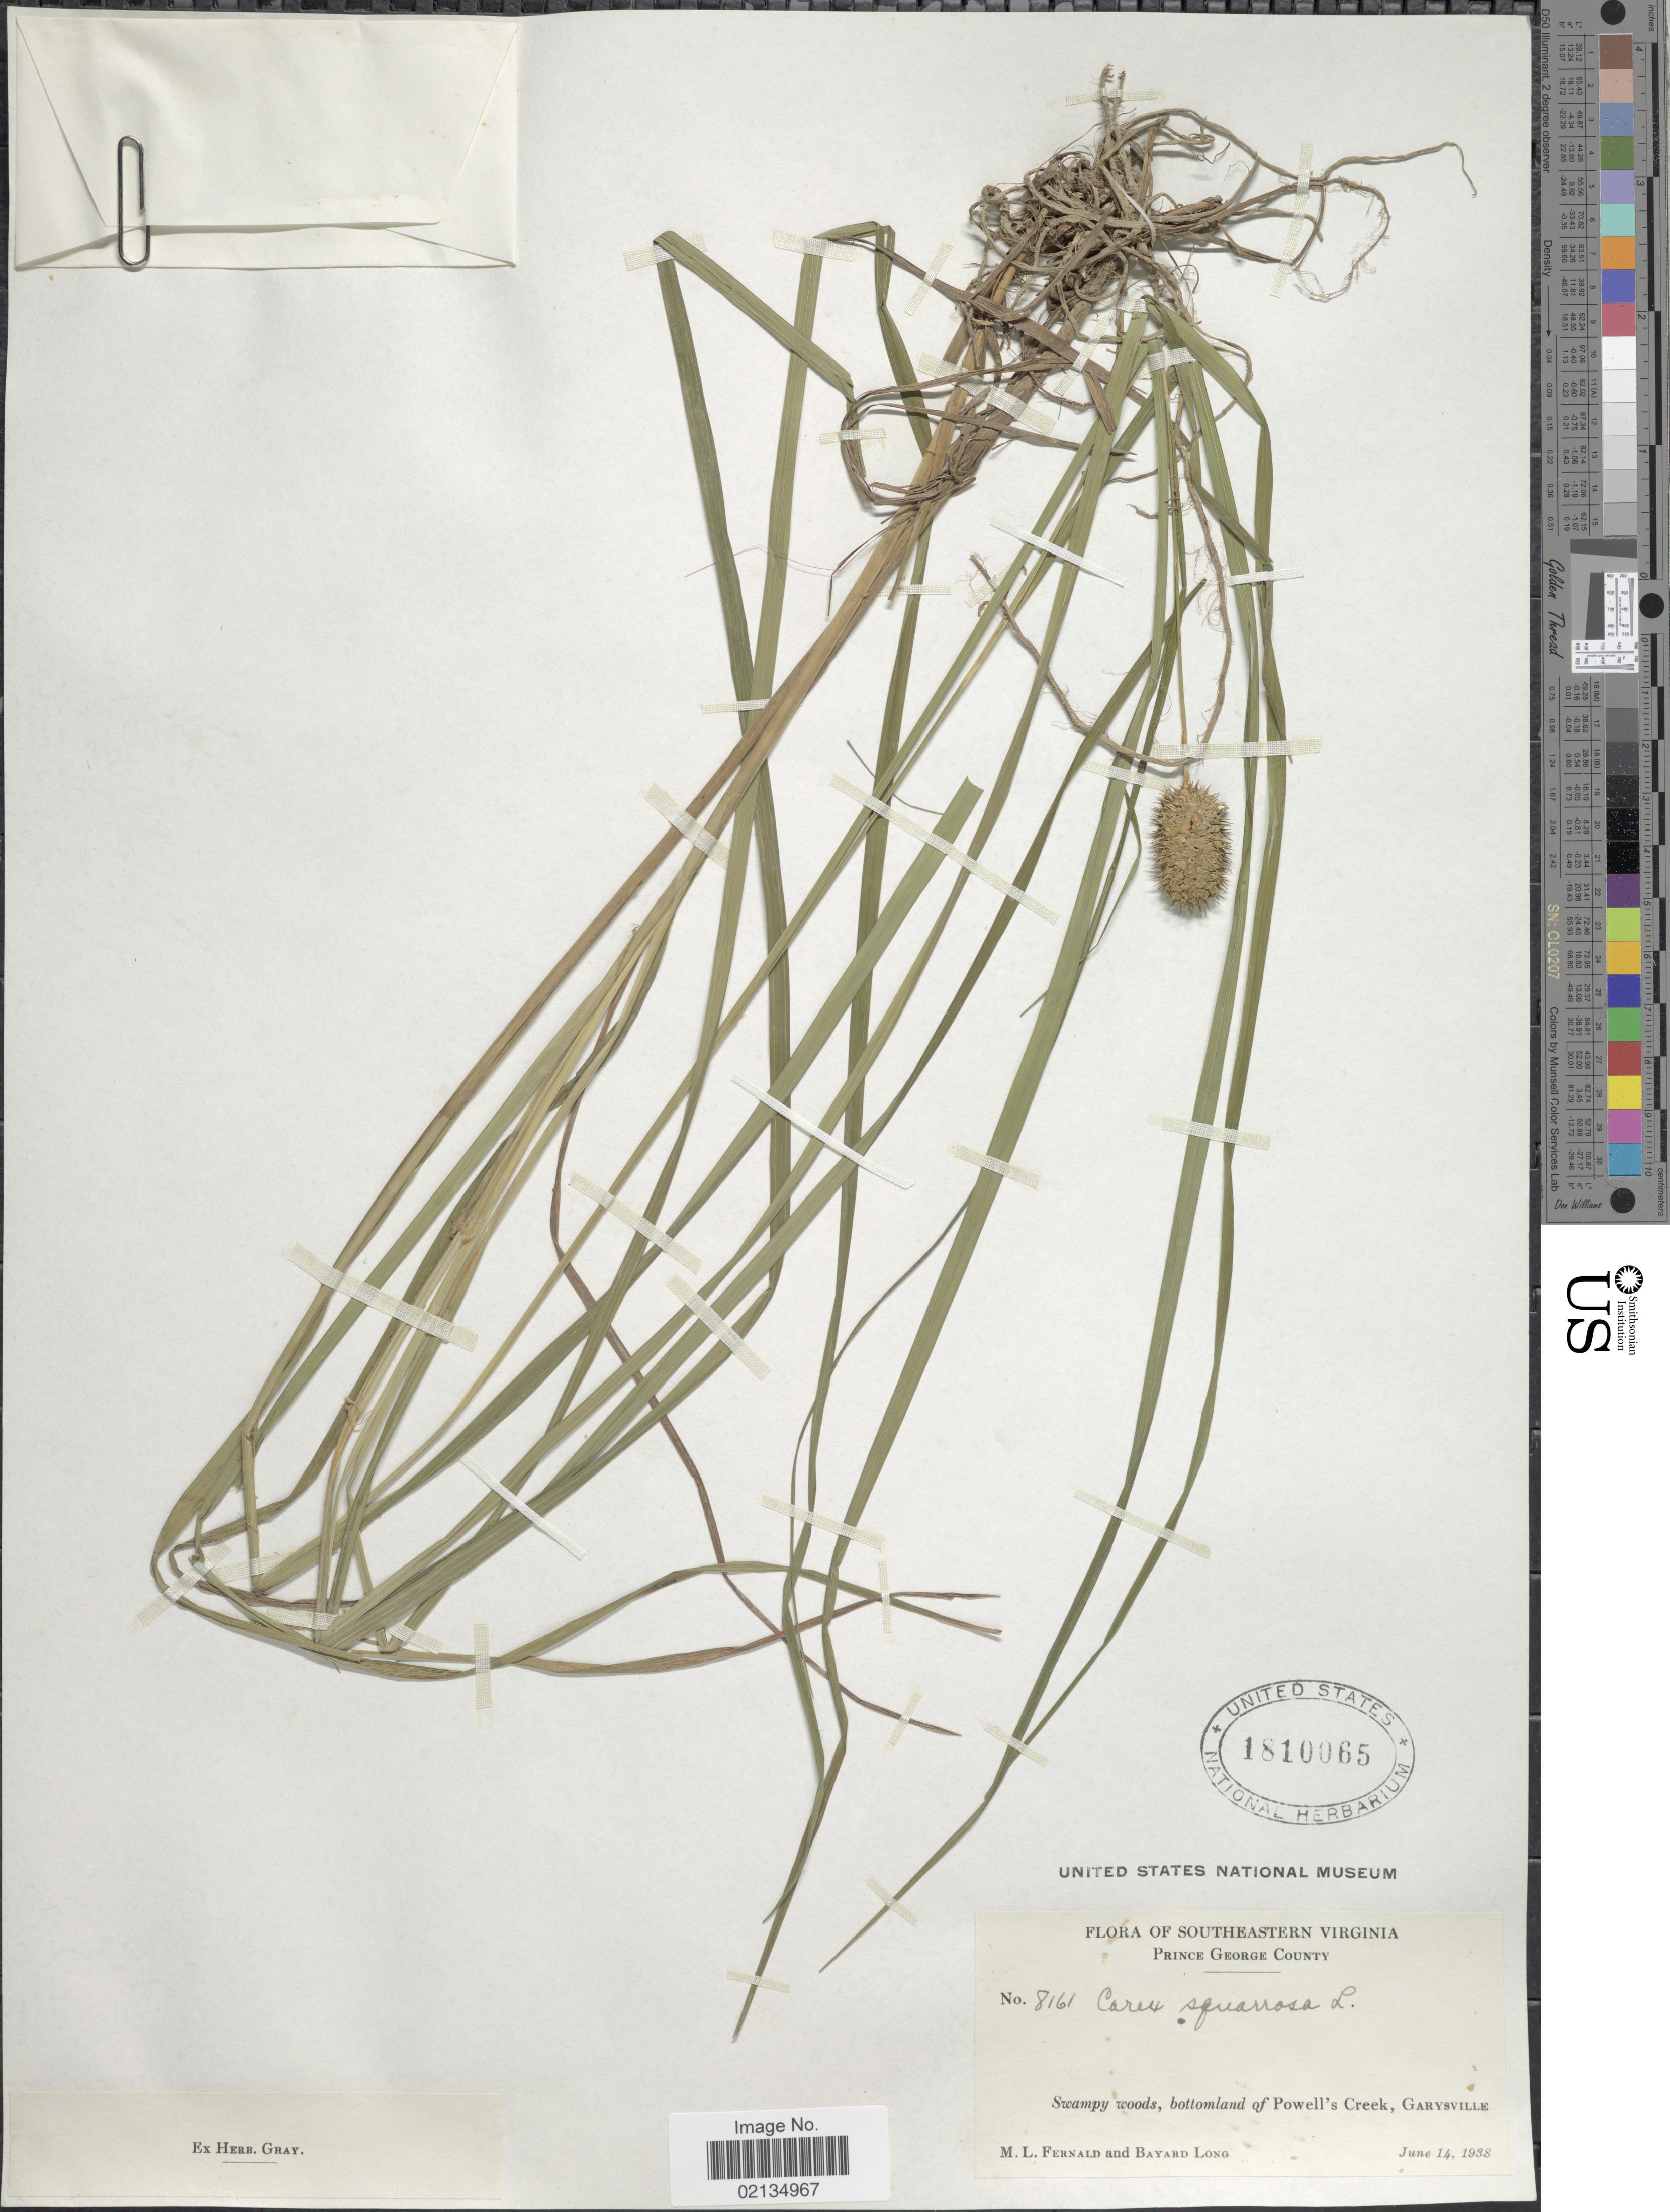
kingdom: Plantae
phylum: Tracheophyta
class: Liliopsida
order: Poales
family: Cyperaceae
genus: Carex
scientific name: Carex squarrosa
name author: L.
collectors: M. L. Fernald & B. Long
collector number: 8161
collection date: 1938-06-14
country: United States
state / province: Virginia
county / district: Prince George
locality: Southeastern Virginia, Prince George County, Swampy woods, bottomland of Powell's Creek, Garysville.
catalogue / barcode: US 1810065